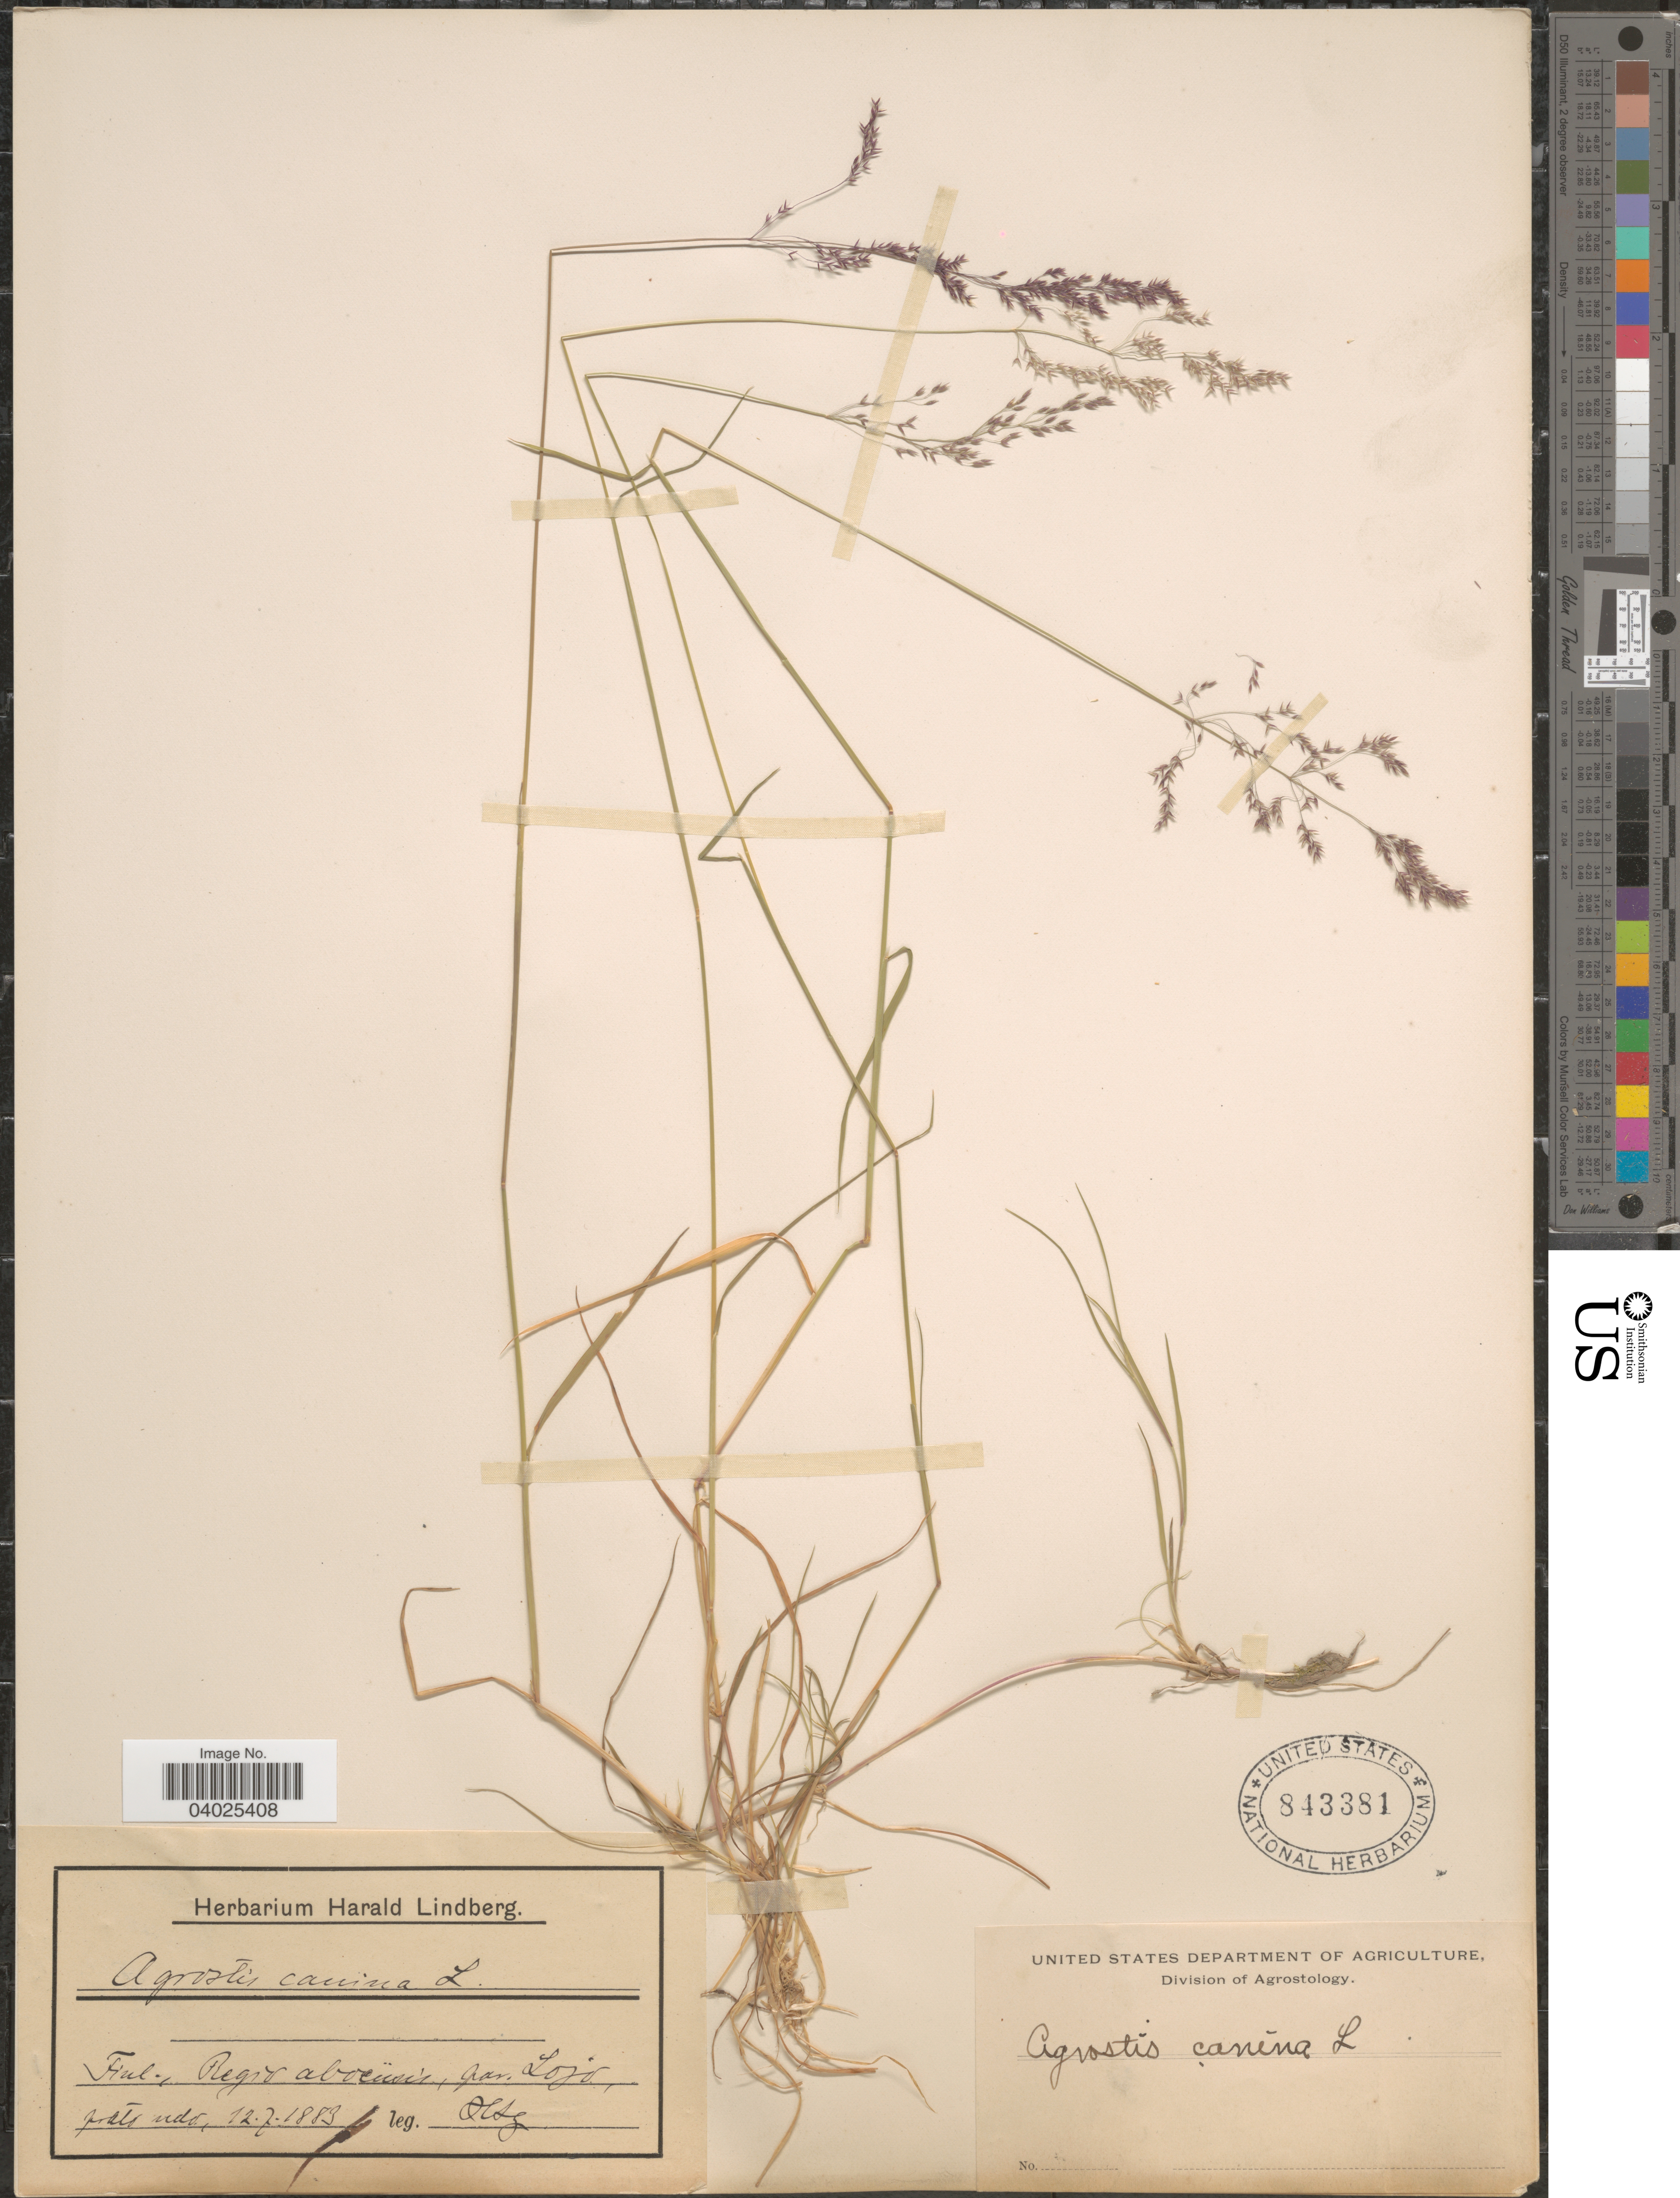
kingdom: Plantae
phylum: Tracheophyta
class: Liliopsida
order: Poales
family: Poaceae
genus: Agrostis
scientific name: Agrostis canina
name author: L.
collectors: Olsg.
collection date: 1883-07-12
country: Finland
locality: Finl., Regio aborensis [interpreted]., par. Lojo.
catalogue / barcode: US 843381